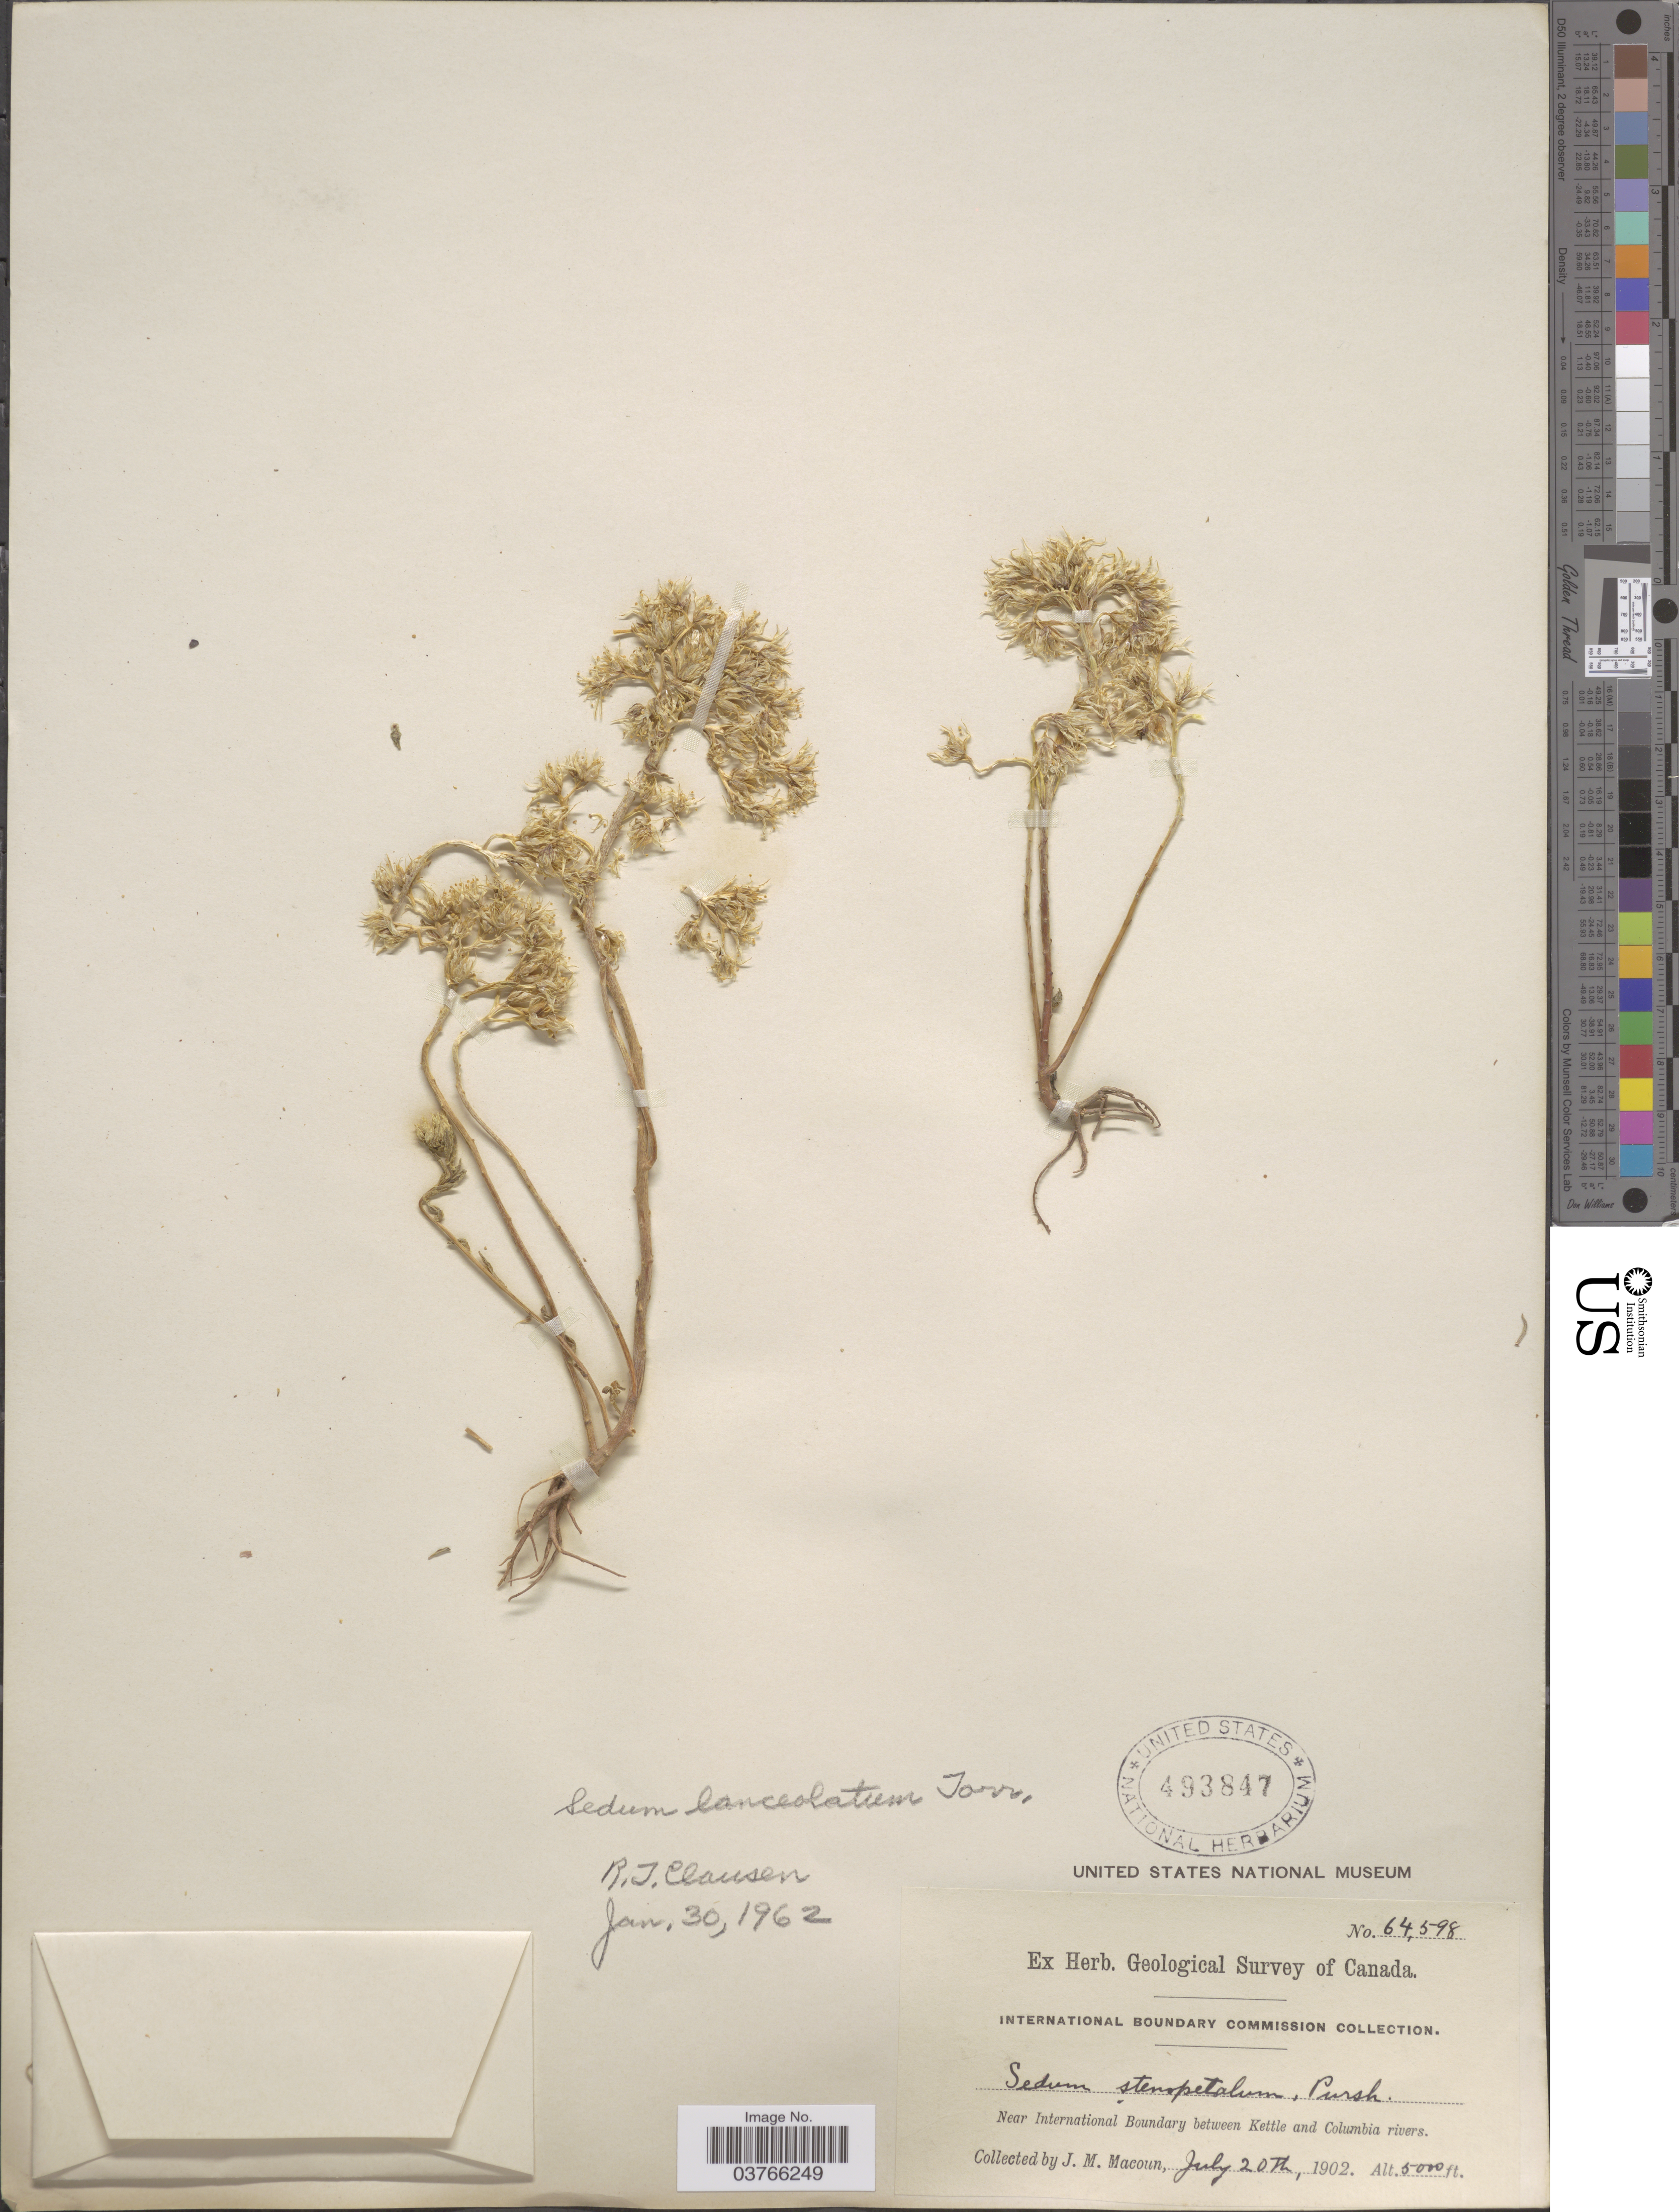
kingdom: Plantae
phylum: Tracheophyta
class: Magnoliopsida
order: Saxifragales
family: Crassulaceae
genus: Sedum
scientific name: Sedum lanceolatum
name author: Torr.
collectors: J. M. Macoun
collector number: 64598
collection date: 1902-07-20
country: Canada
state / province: British Columbia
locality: Near International Boundary between Kettle and Columbia rivers.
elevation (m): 1524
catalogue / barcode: US 493847